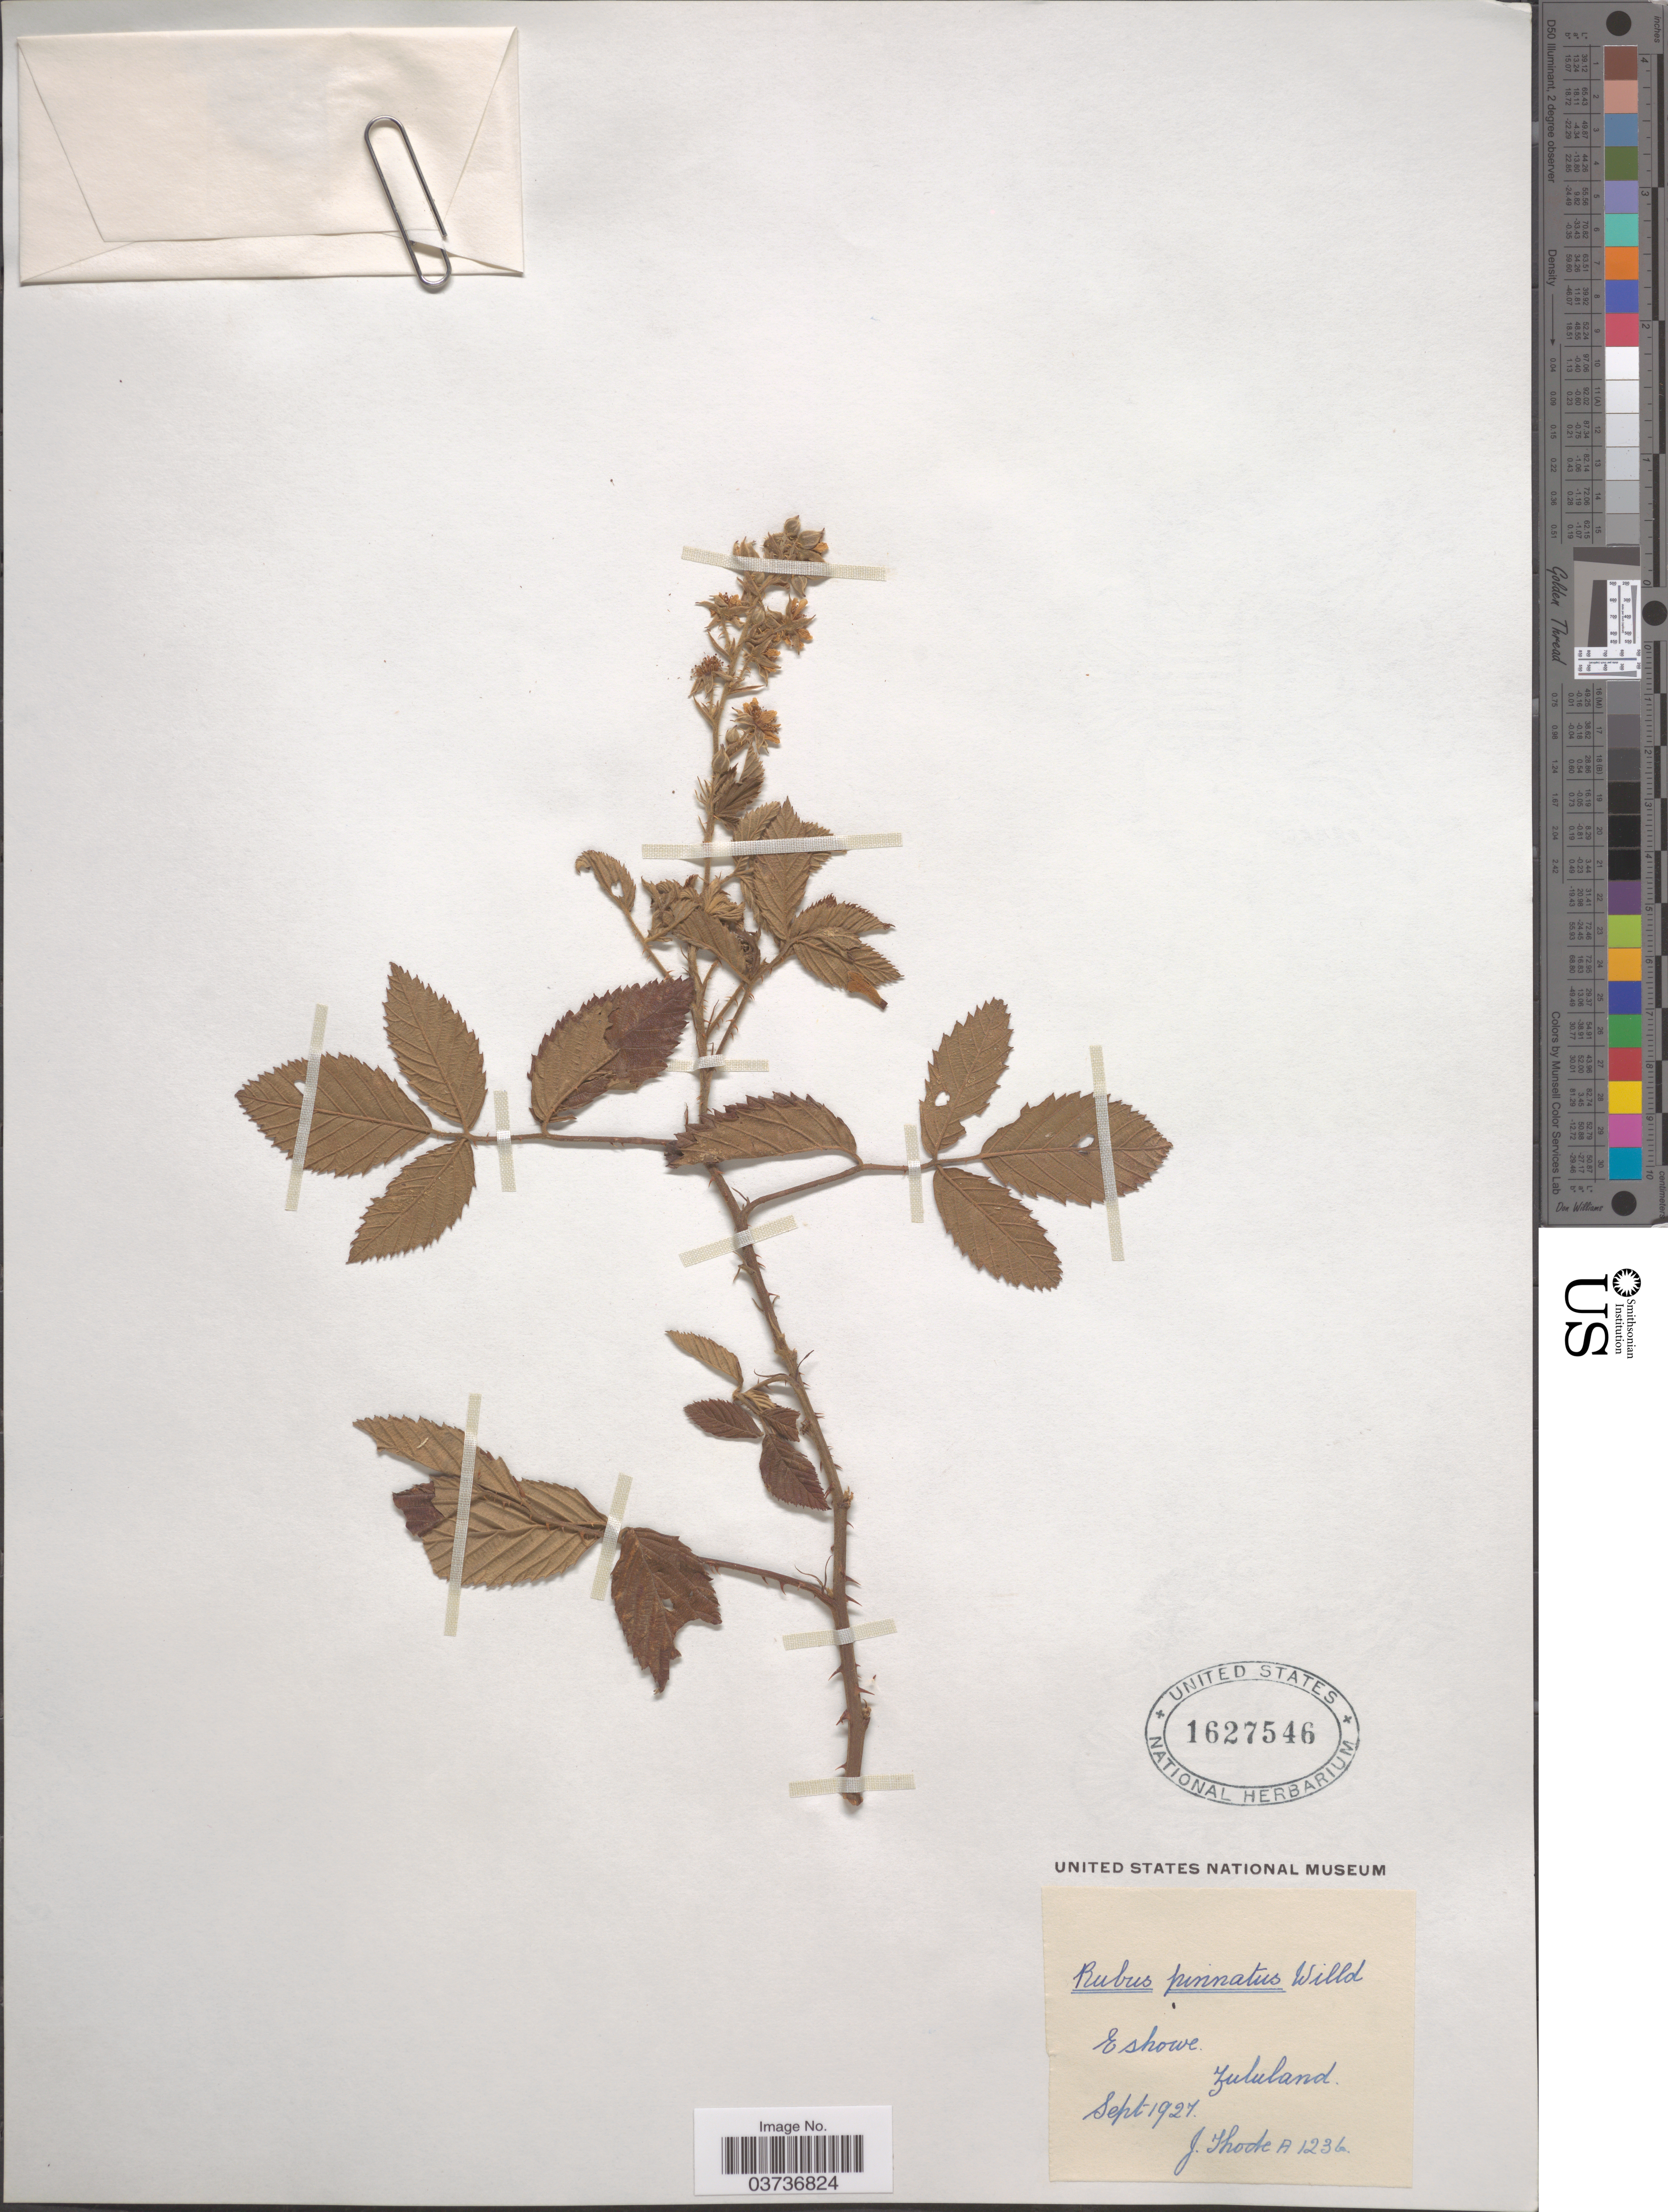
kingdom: Plantae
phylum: Tracheophyta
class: Magnoliopsida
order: Rosales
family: Rosaceae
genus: Rubus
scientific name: Rubus pinnatus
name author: Willd.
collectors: J. Thode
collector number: A1236*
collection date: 1927-09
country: South Africa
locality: Eshowe. Zululand.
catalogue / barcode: US 1627546